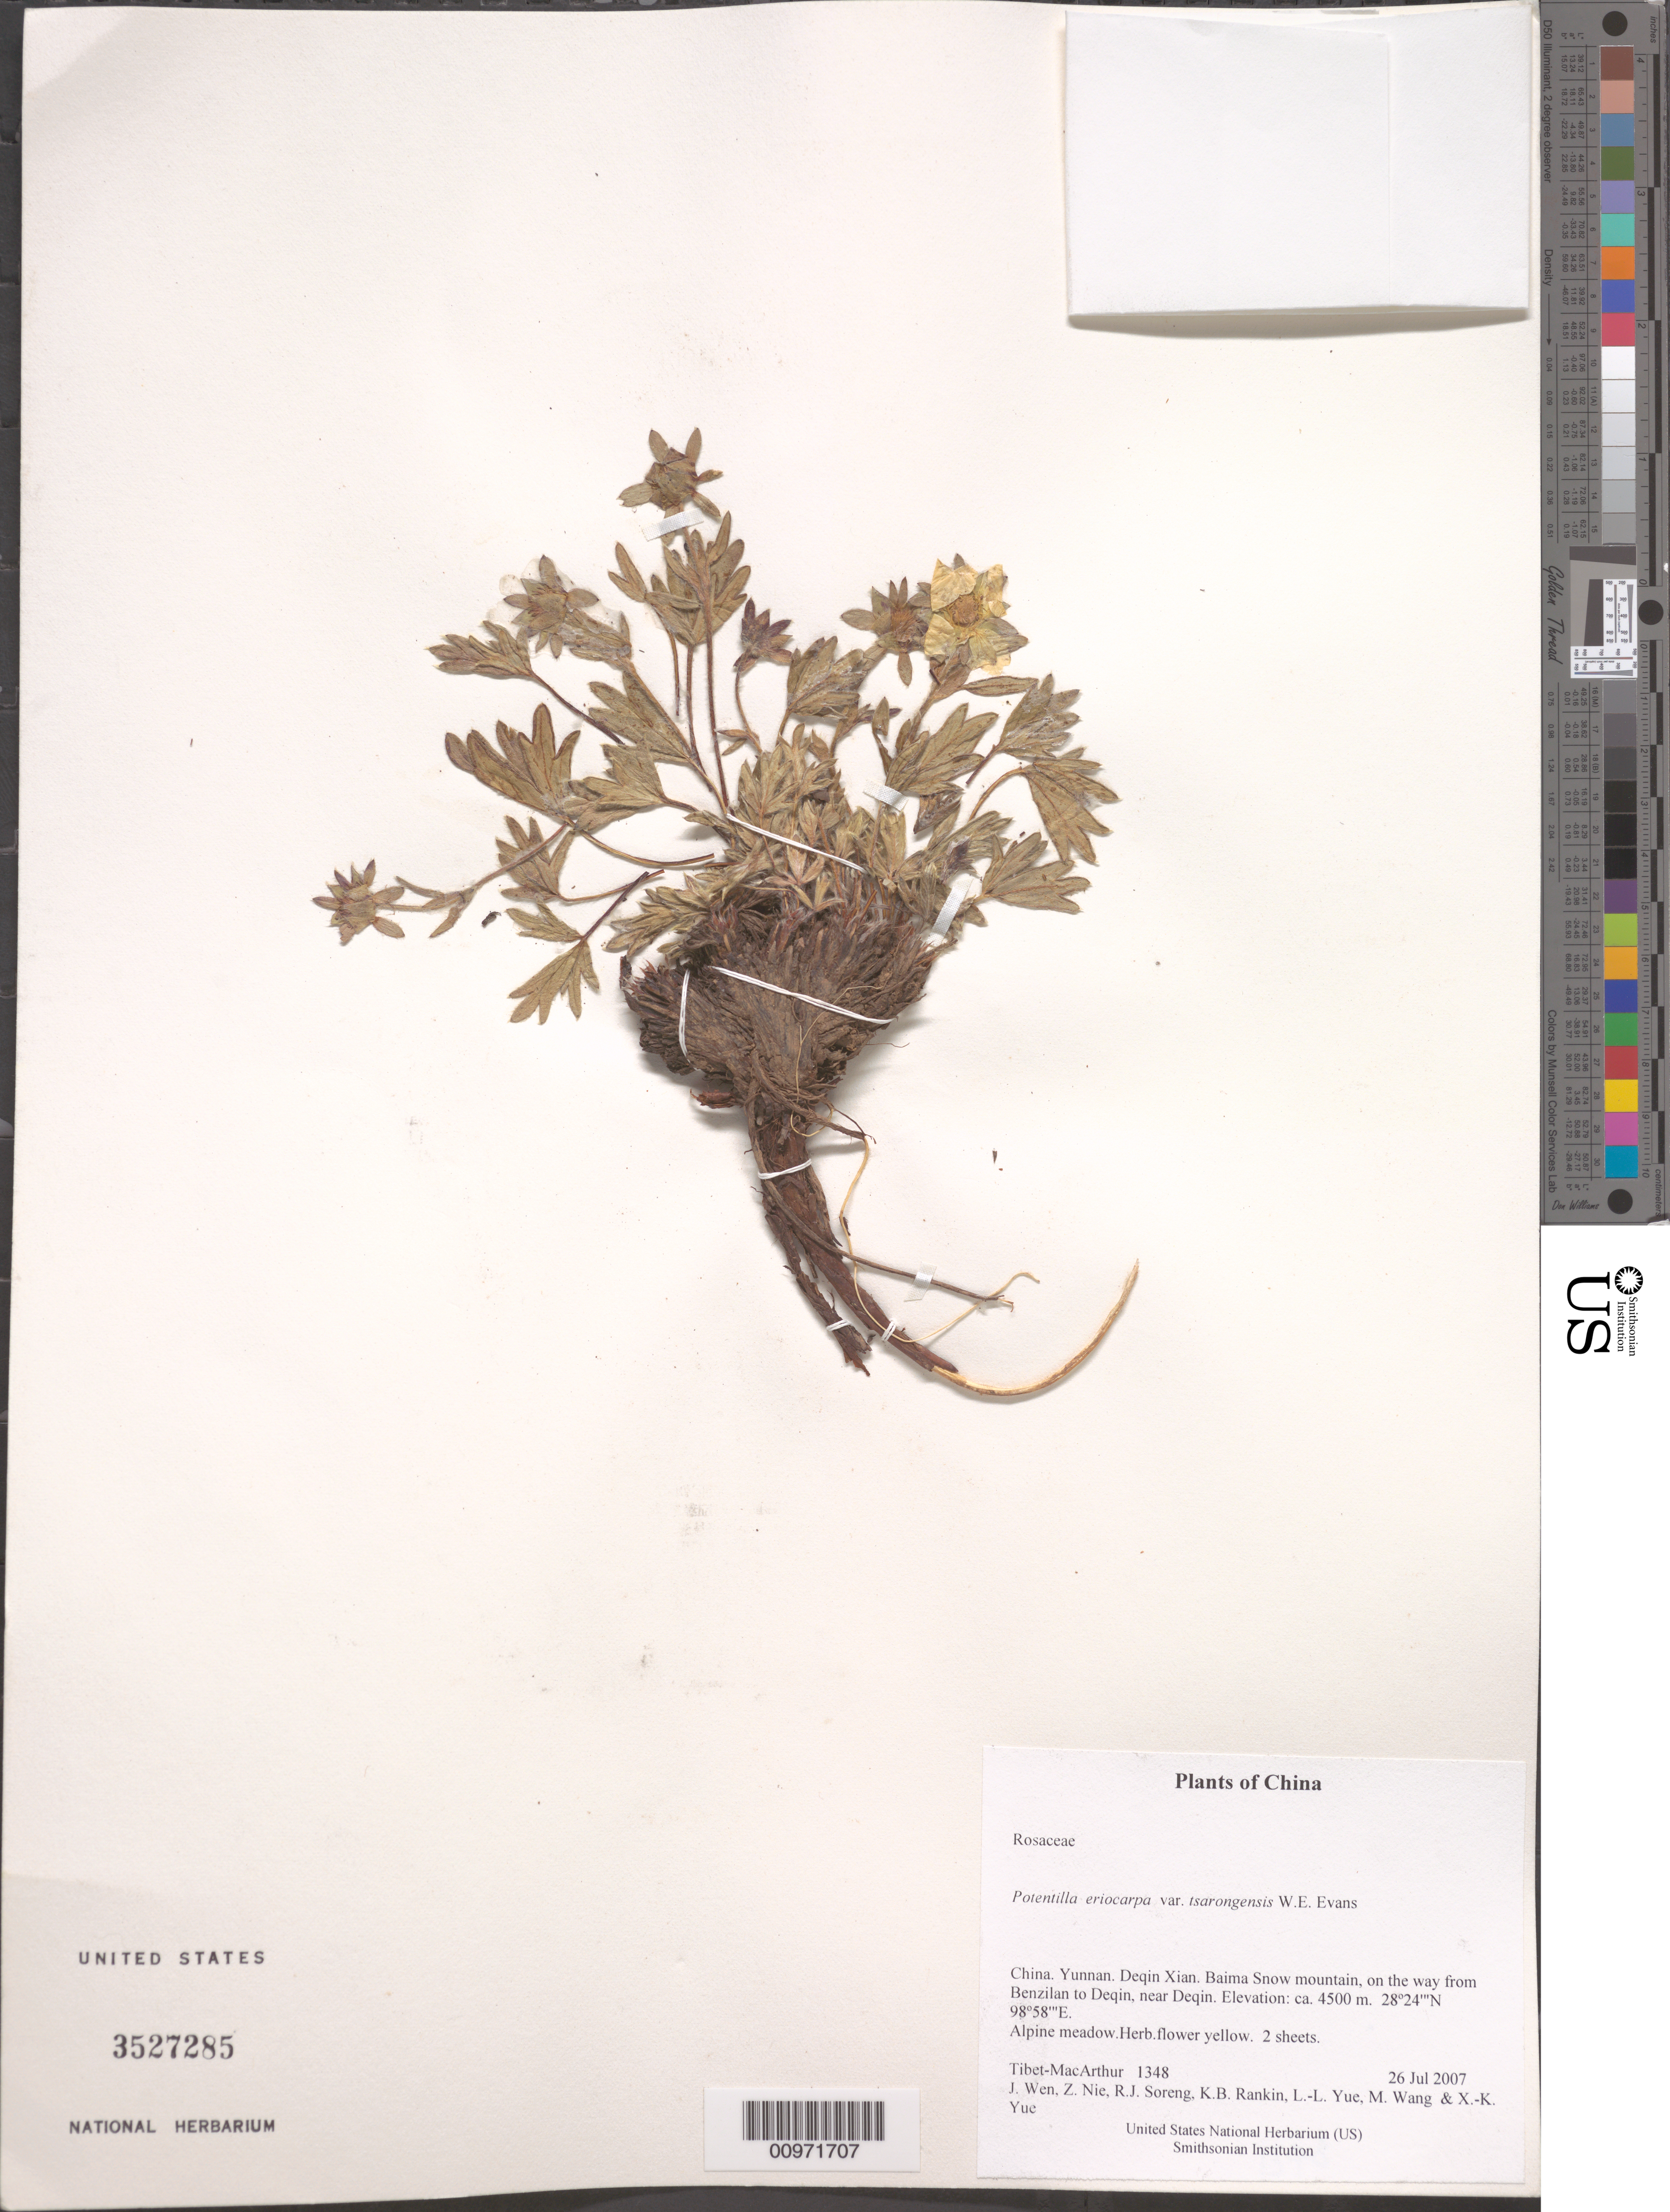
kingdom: Plantae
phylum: Tracheophyta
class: Magnoliopsida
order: Rosales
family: Rosaceae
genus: Potentilla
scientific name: Potentilla eriocarpa var. tsarongensis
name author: W.E. Evans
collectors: Tibet-MacArthur, J. Wen, Z. Nie, R. J. Soreng, K. Rankin, L. Yue, M. Wang & X. Yue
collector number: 1348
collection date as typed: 26 Jul 2007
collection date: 2007-07-26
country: China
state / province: Yunnan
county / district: Deqin Xian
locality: Baima Snow mountain, on the way from Benzilan to Deqin, near Deqin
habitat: Alpine meadow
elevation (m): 4500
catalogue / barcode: US 3527285